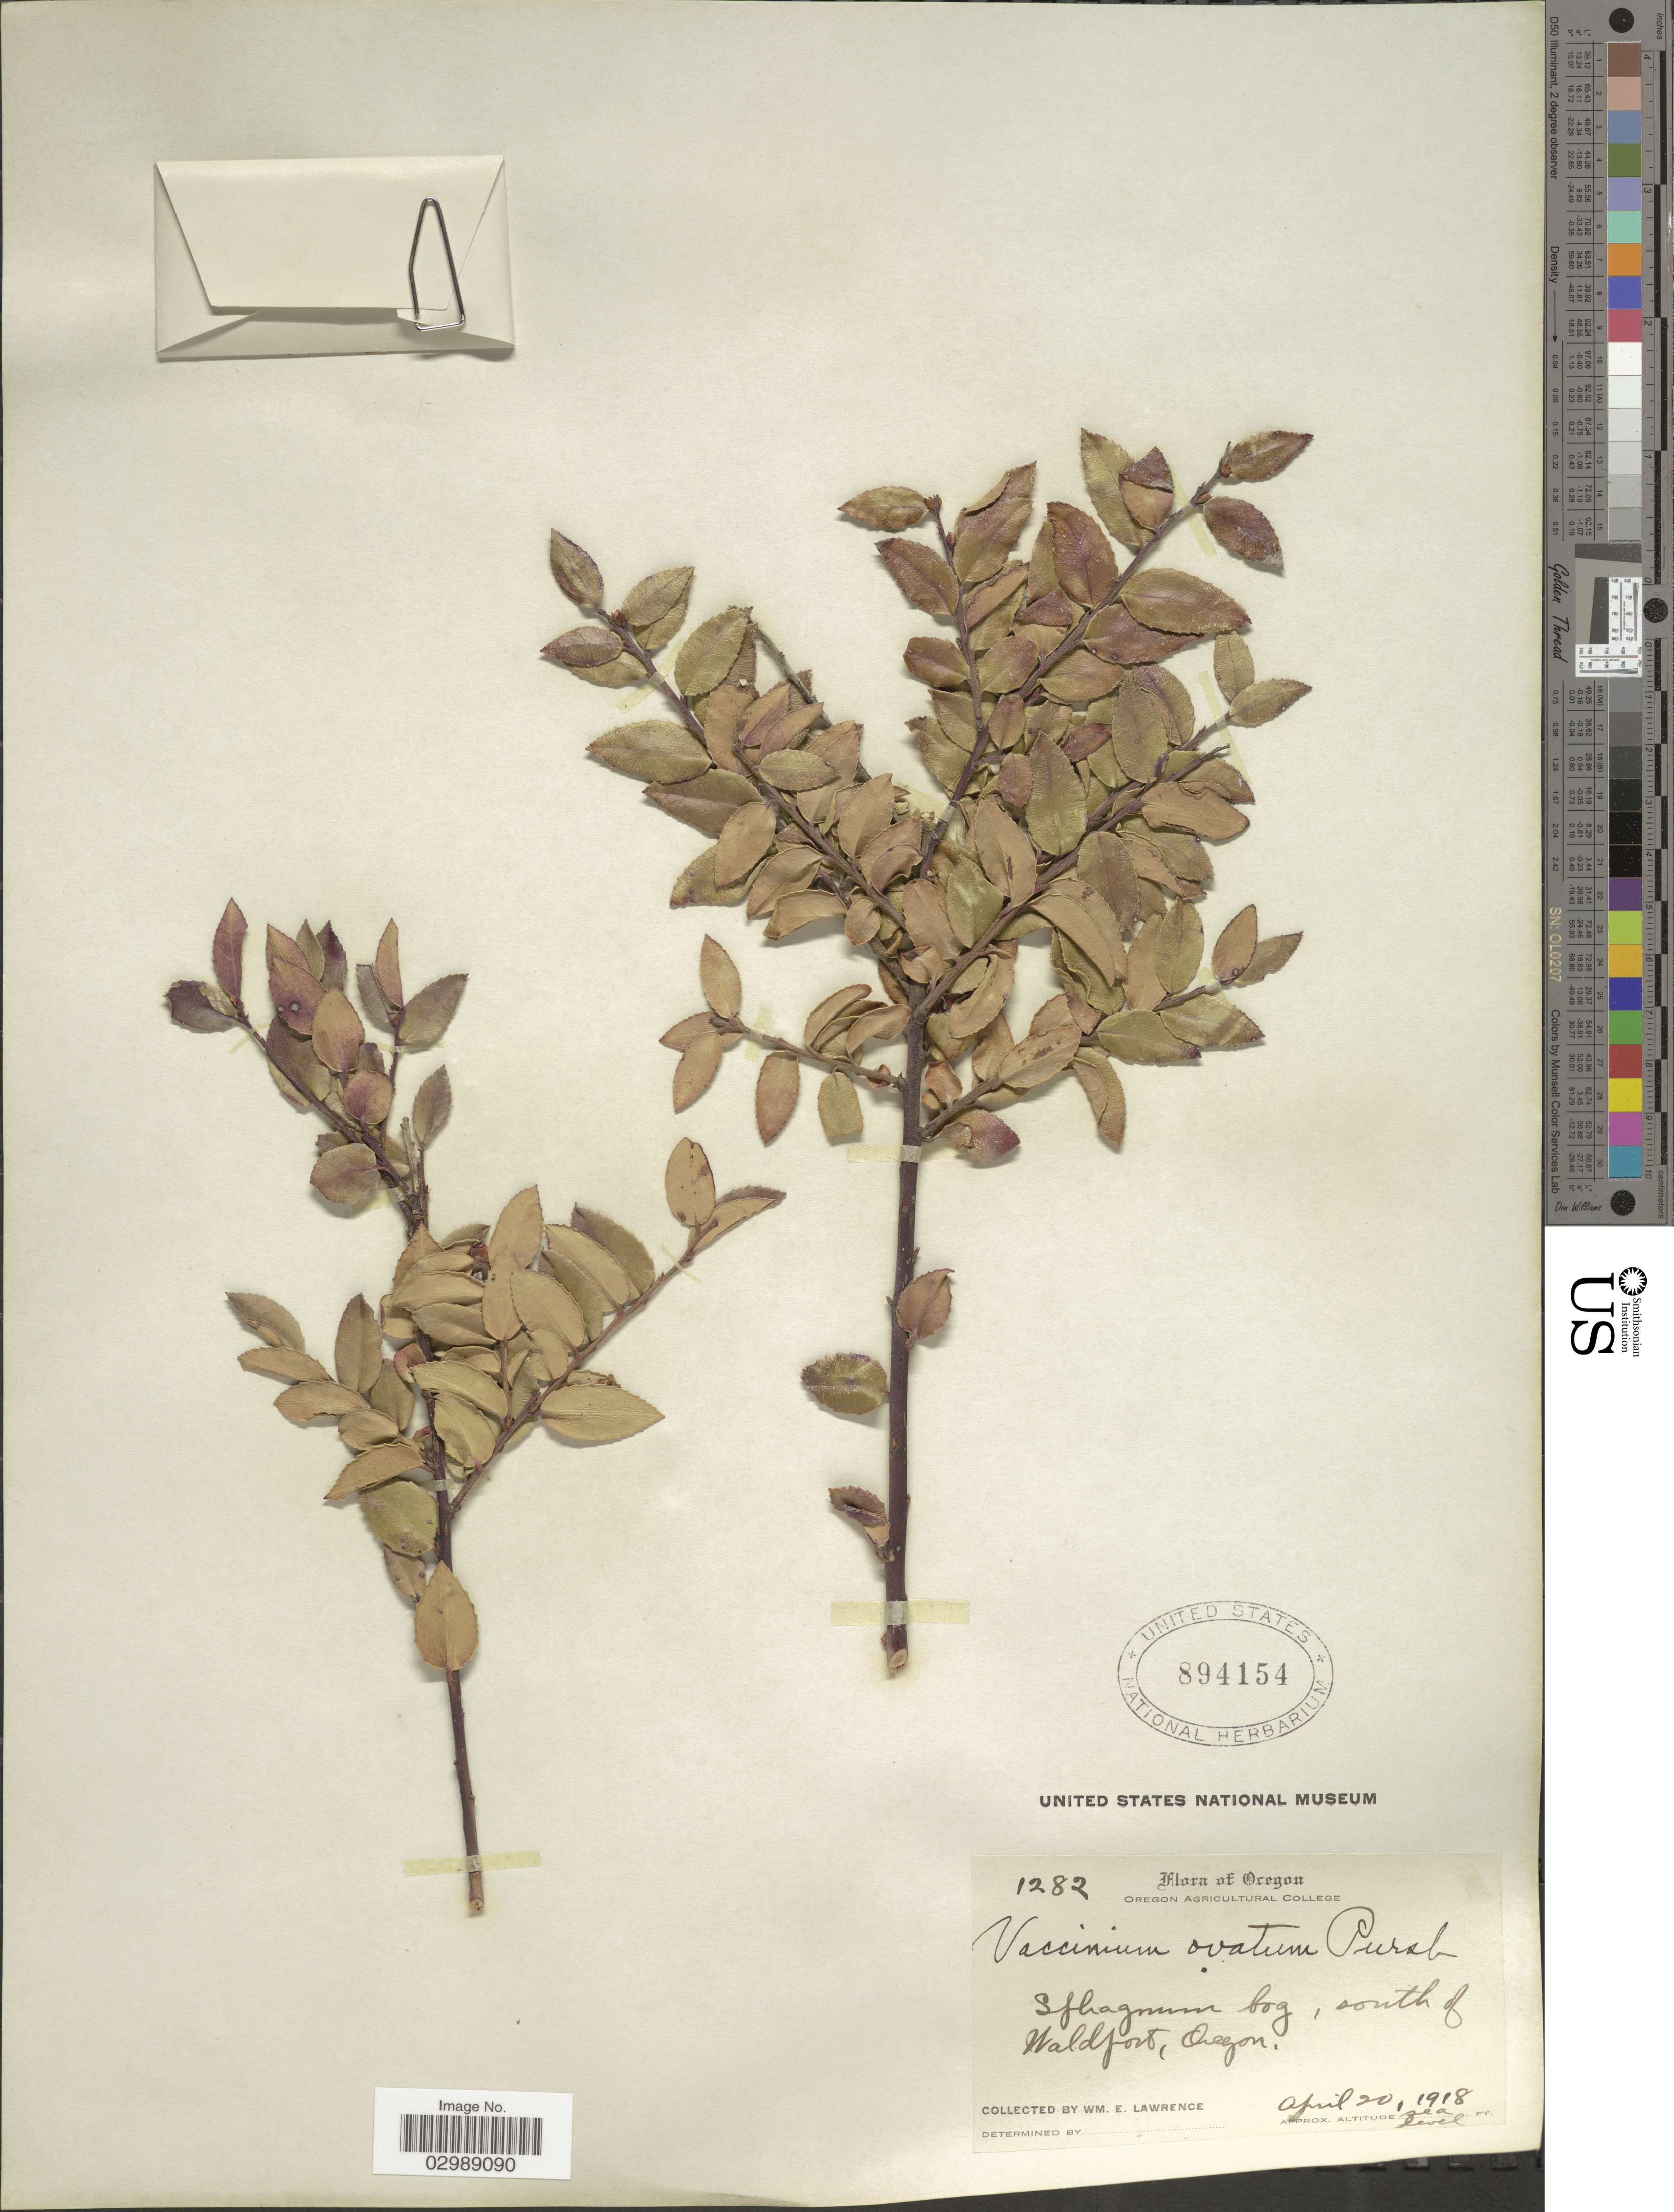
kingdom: Plantae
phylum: Tracheophyta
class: Magnoliopsida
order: Ericales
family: Ericaceae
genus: Vaccinium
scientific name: Vaccinium ovatum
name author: Pursh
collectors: W. Lawrence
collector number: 1282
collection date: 1918-04-20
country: United States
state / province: Oregon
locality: Sphagnum bog, South of Waldport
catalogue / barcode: US 894154